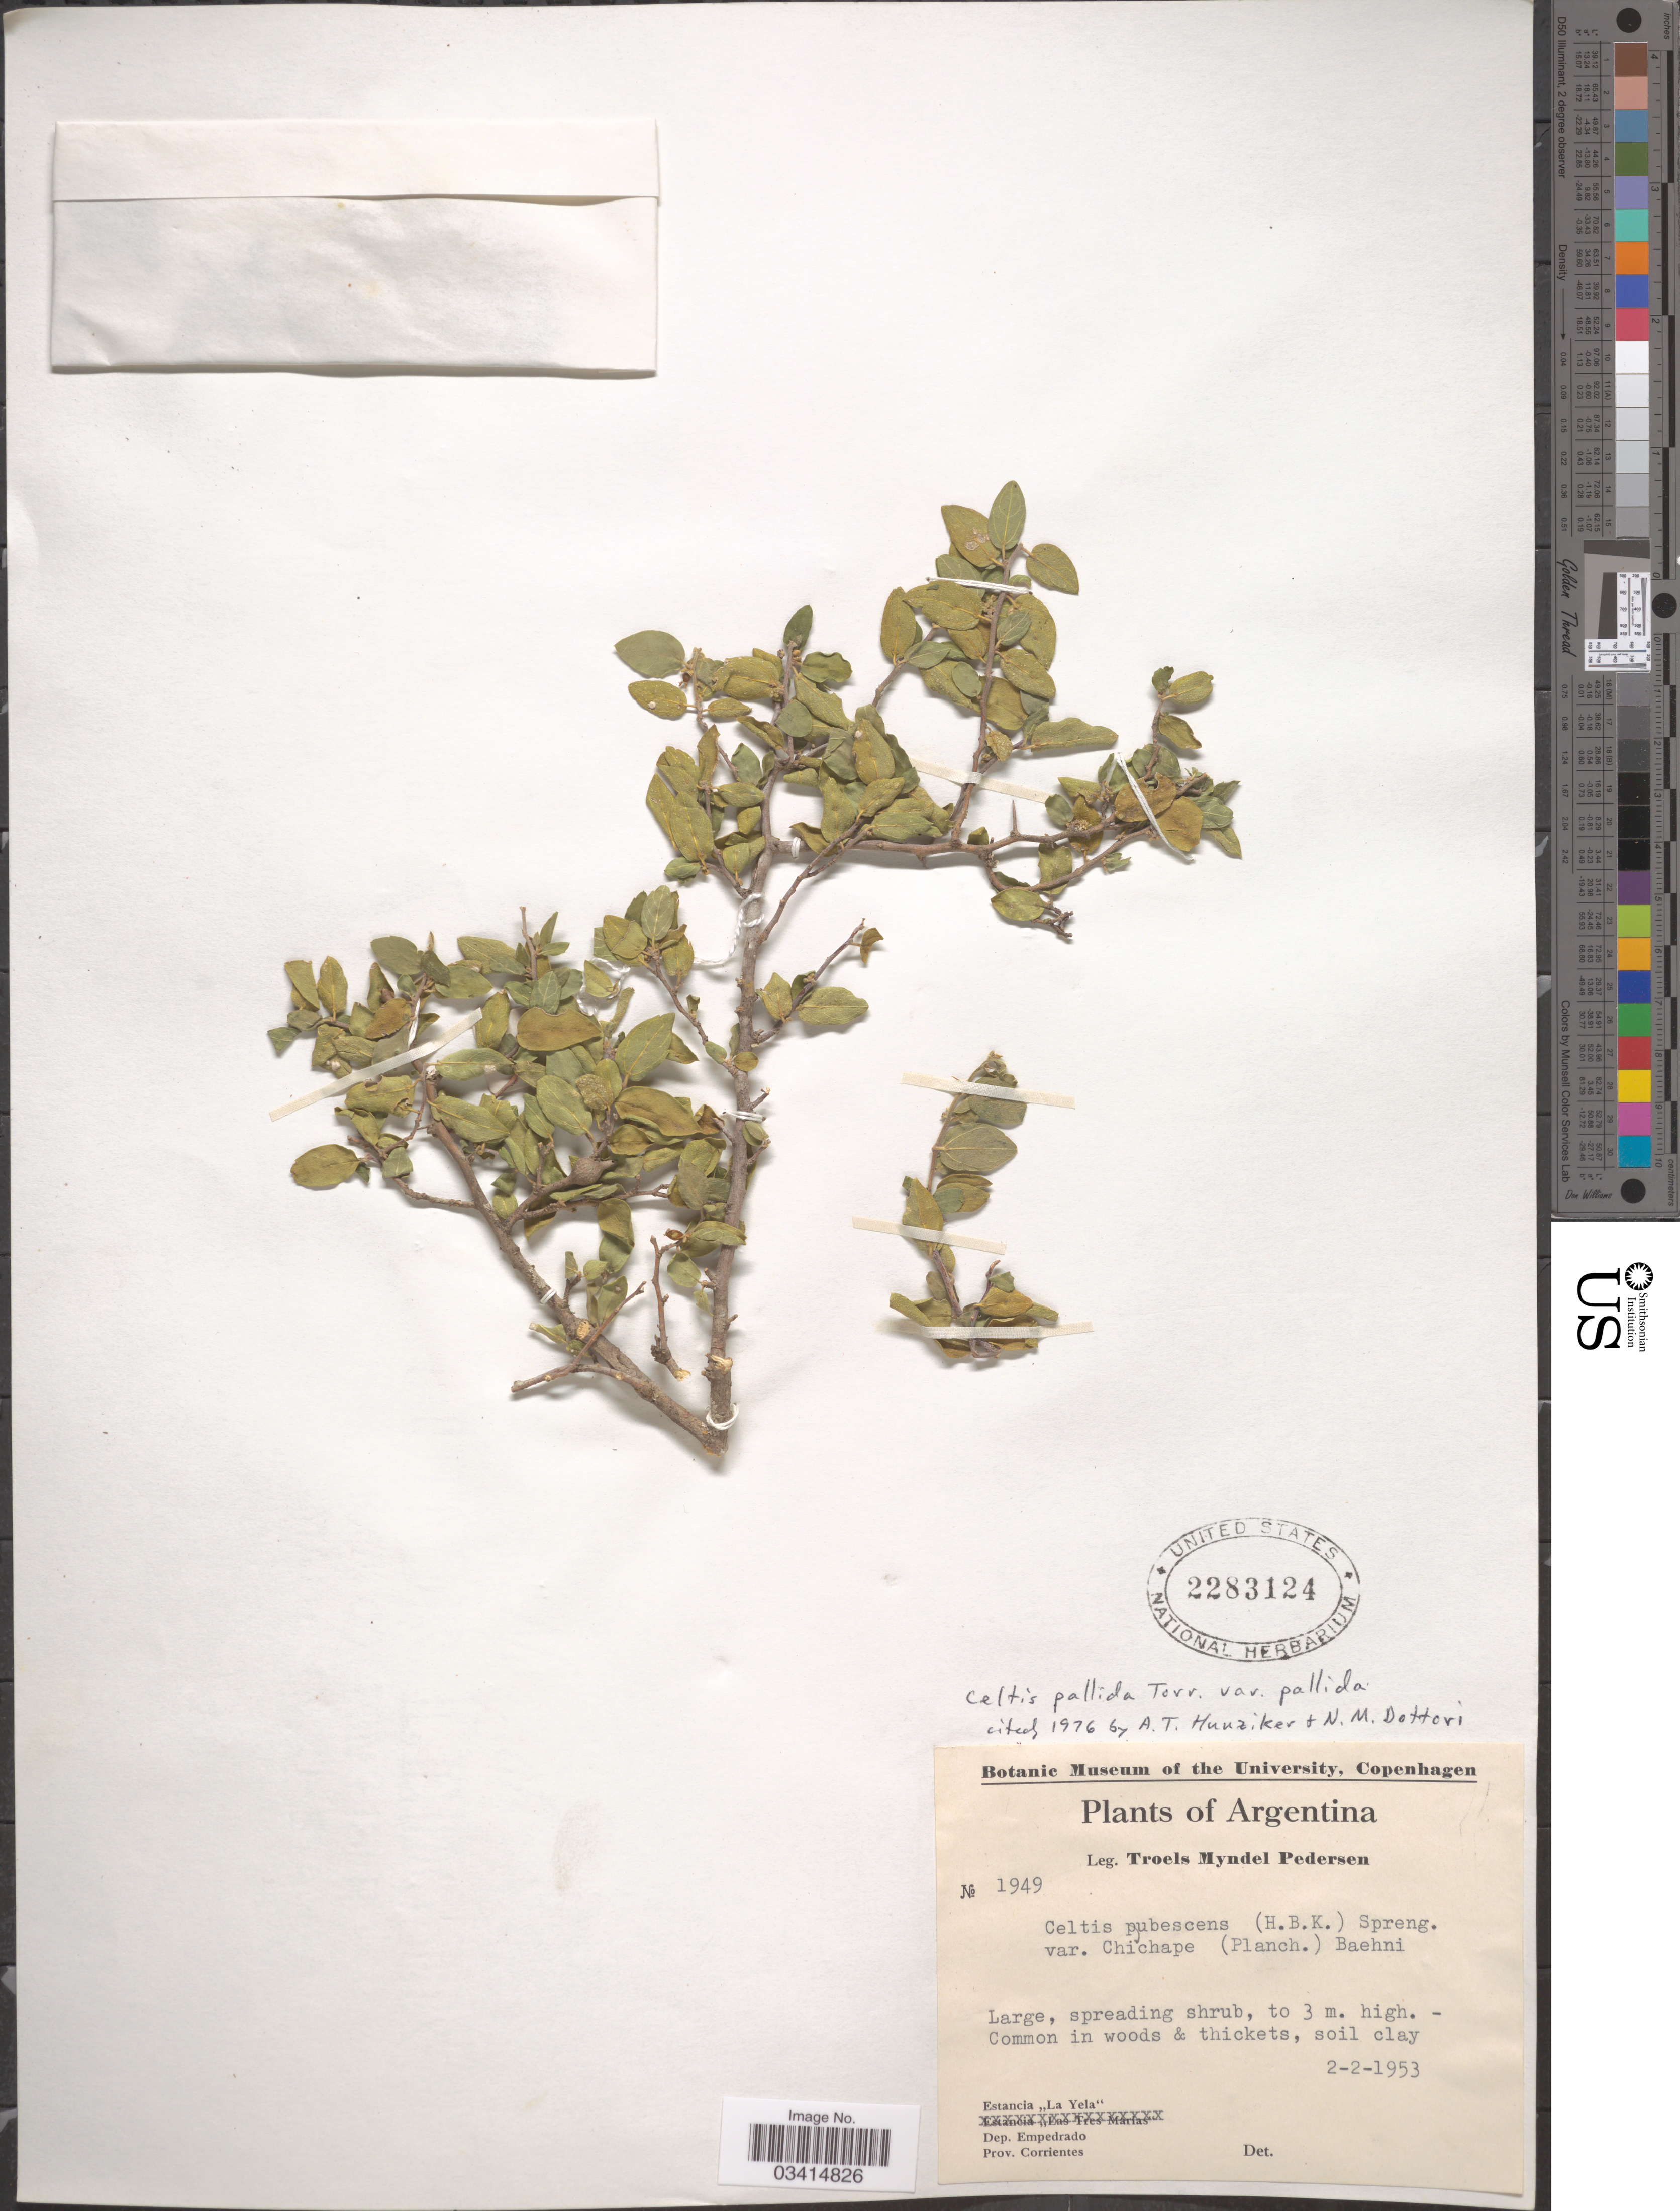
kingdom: Plantae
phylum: Tracheophyta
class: Magnoliopsida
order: Rosales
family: Cannabaceae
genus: Celtis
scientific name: Celtis pallida var. pallida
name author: Torr.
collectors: T. Pederson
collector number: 1949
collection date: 1953-02-02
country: Argentina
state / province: Corrientes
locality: Estancia "La Yela". Dep. Empedrado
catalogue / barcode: US 2283124